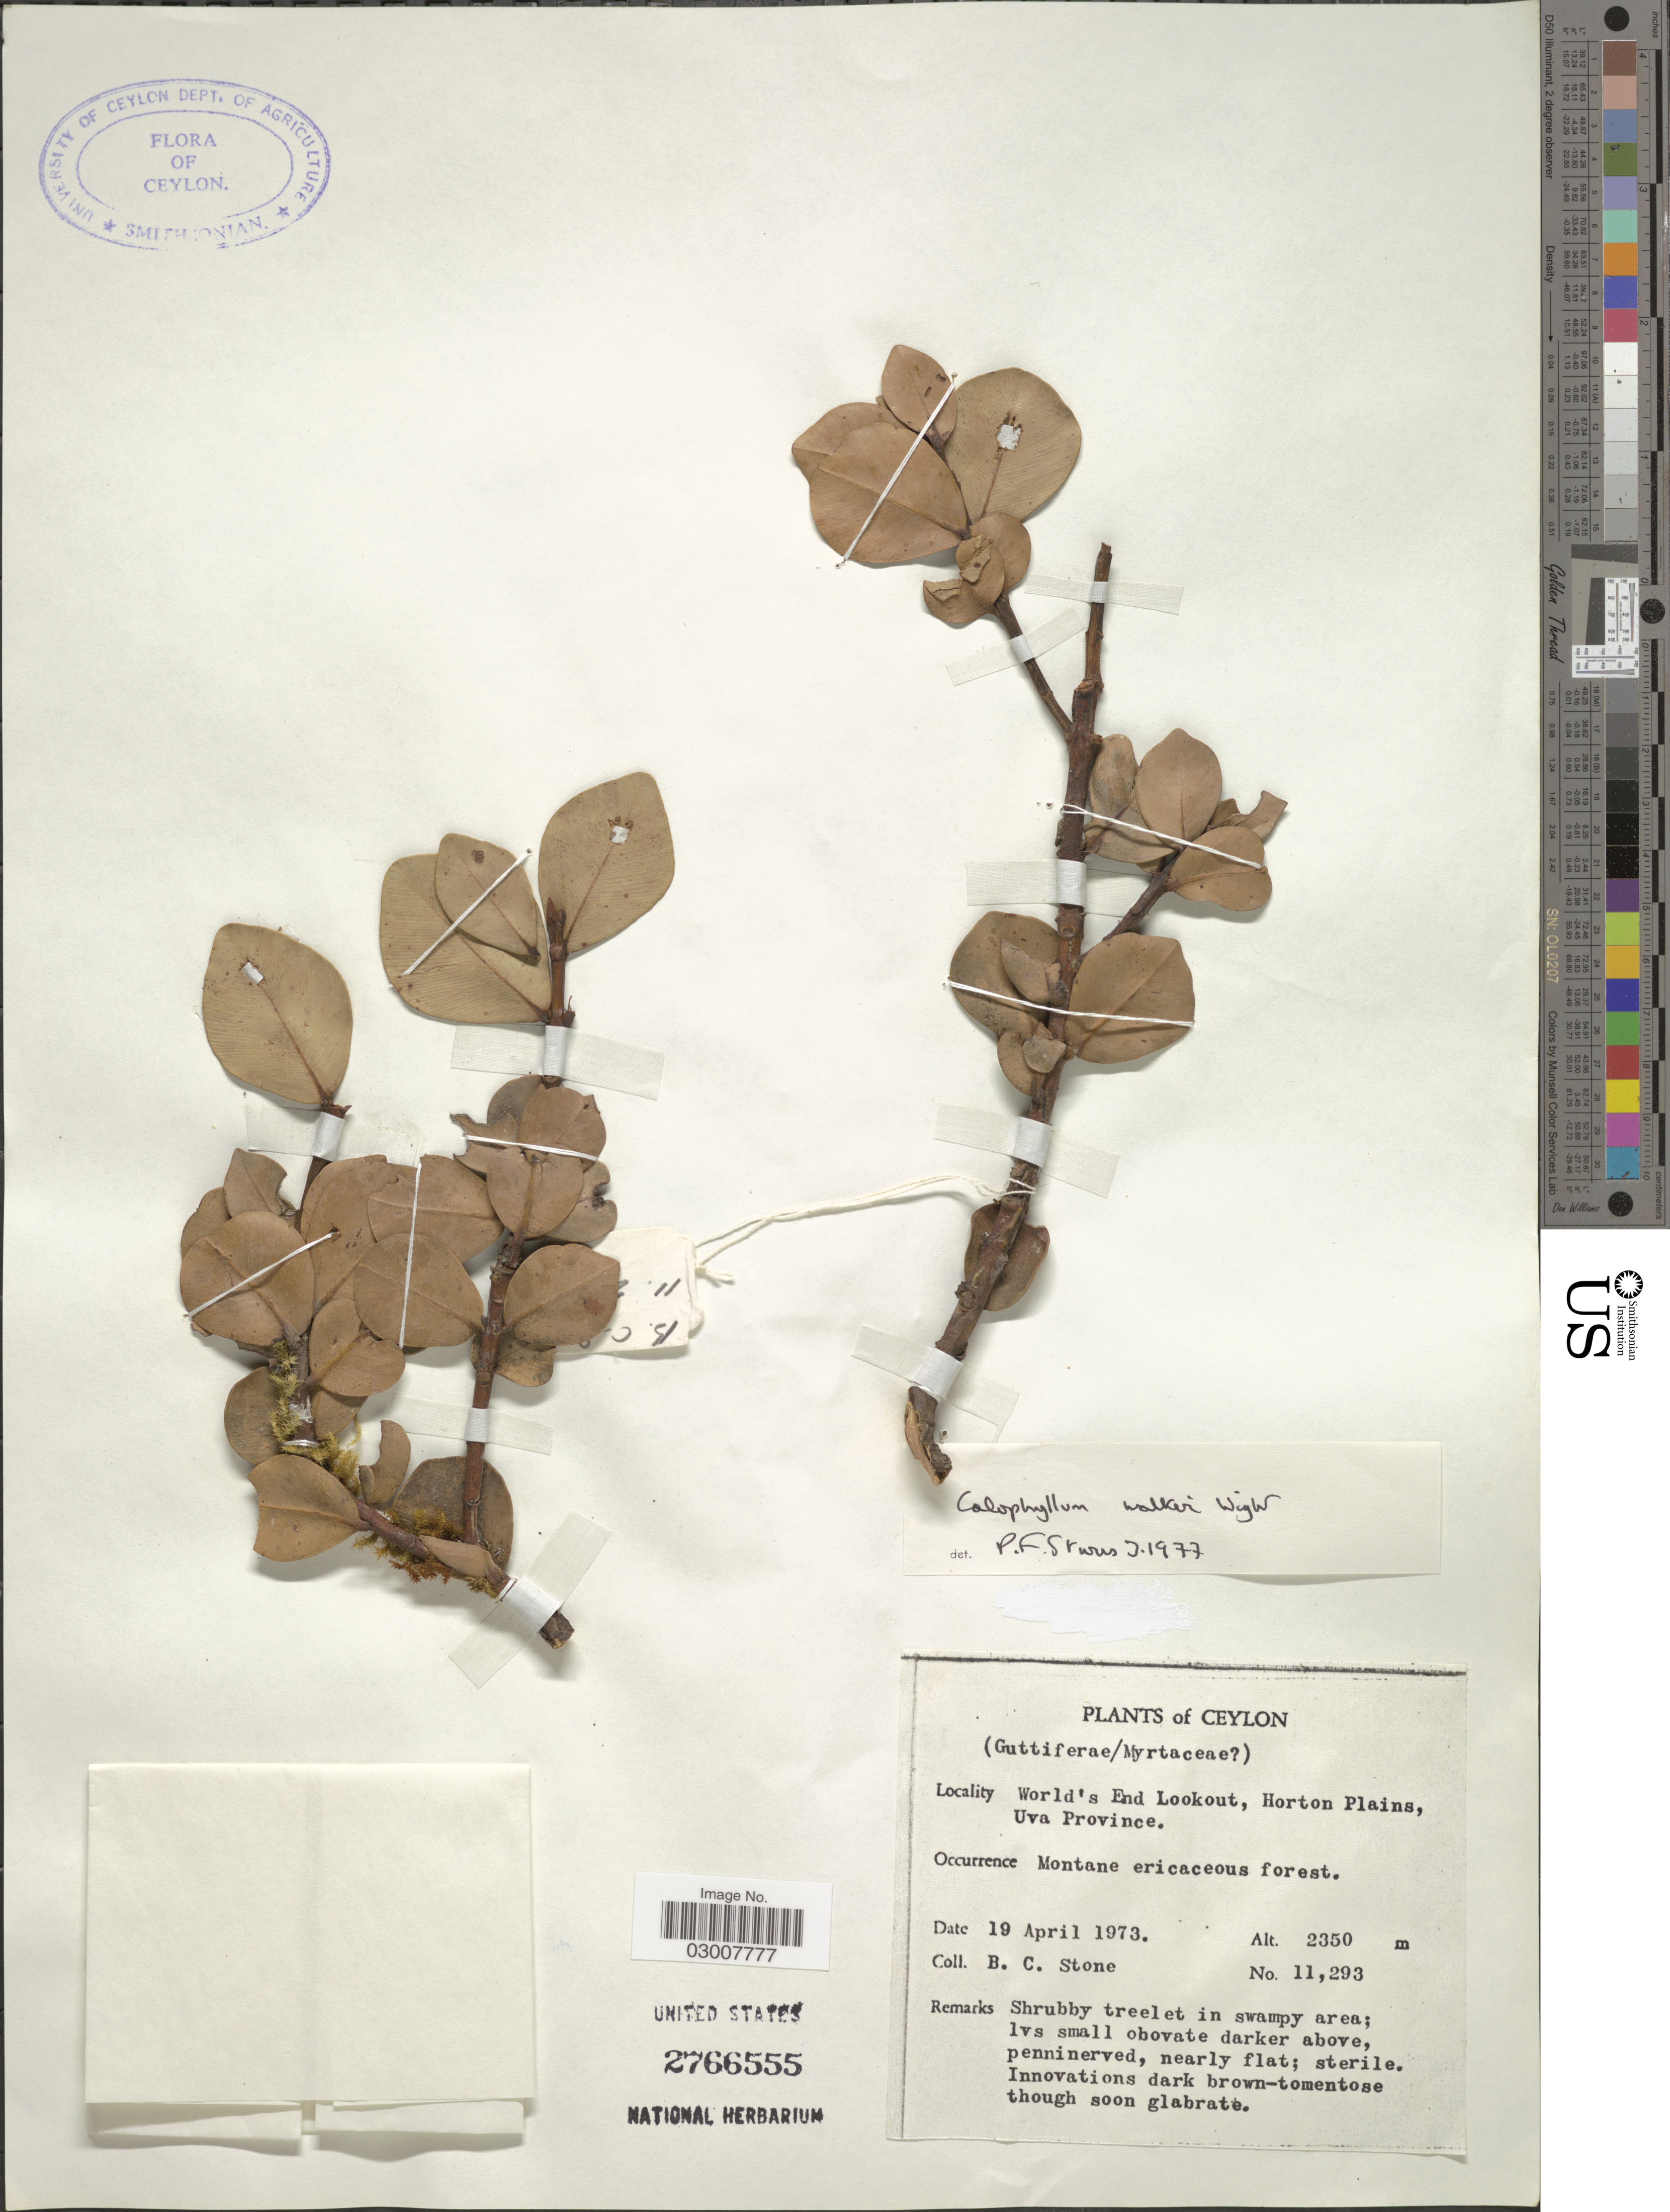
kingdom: Plantae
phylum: Tracheophyta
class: Magnoliopsida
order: Malpighiales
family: Calophyllaceae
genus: Calophyllum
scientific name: Calophyllum walkeri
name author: Wight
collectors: B. C. Stone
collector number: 11293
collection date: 1973-04-19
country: Sri Lanka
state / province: Uva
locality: Ceylon. World's End Lookout, Horton Plains.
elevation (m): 2350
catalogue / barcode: US 2766555